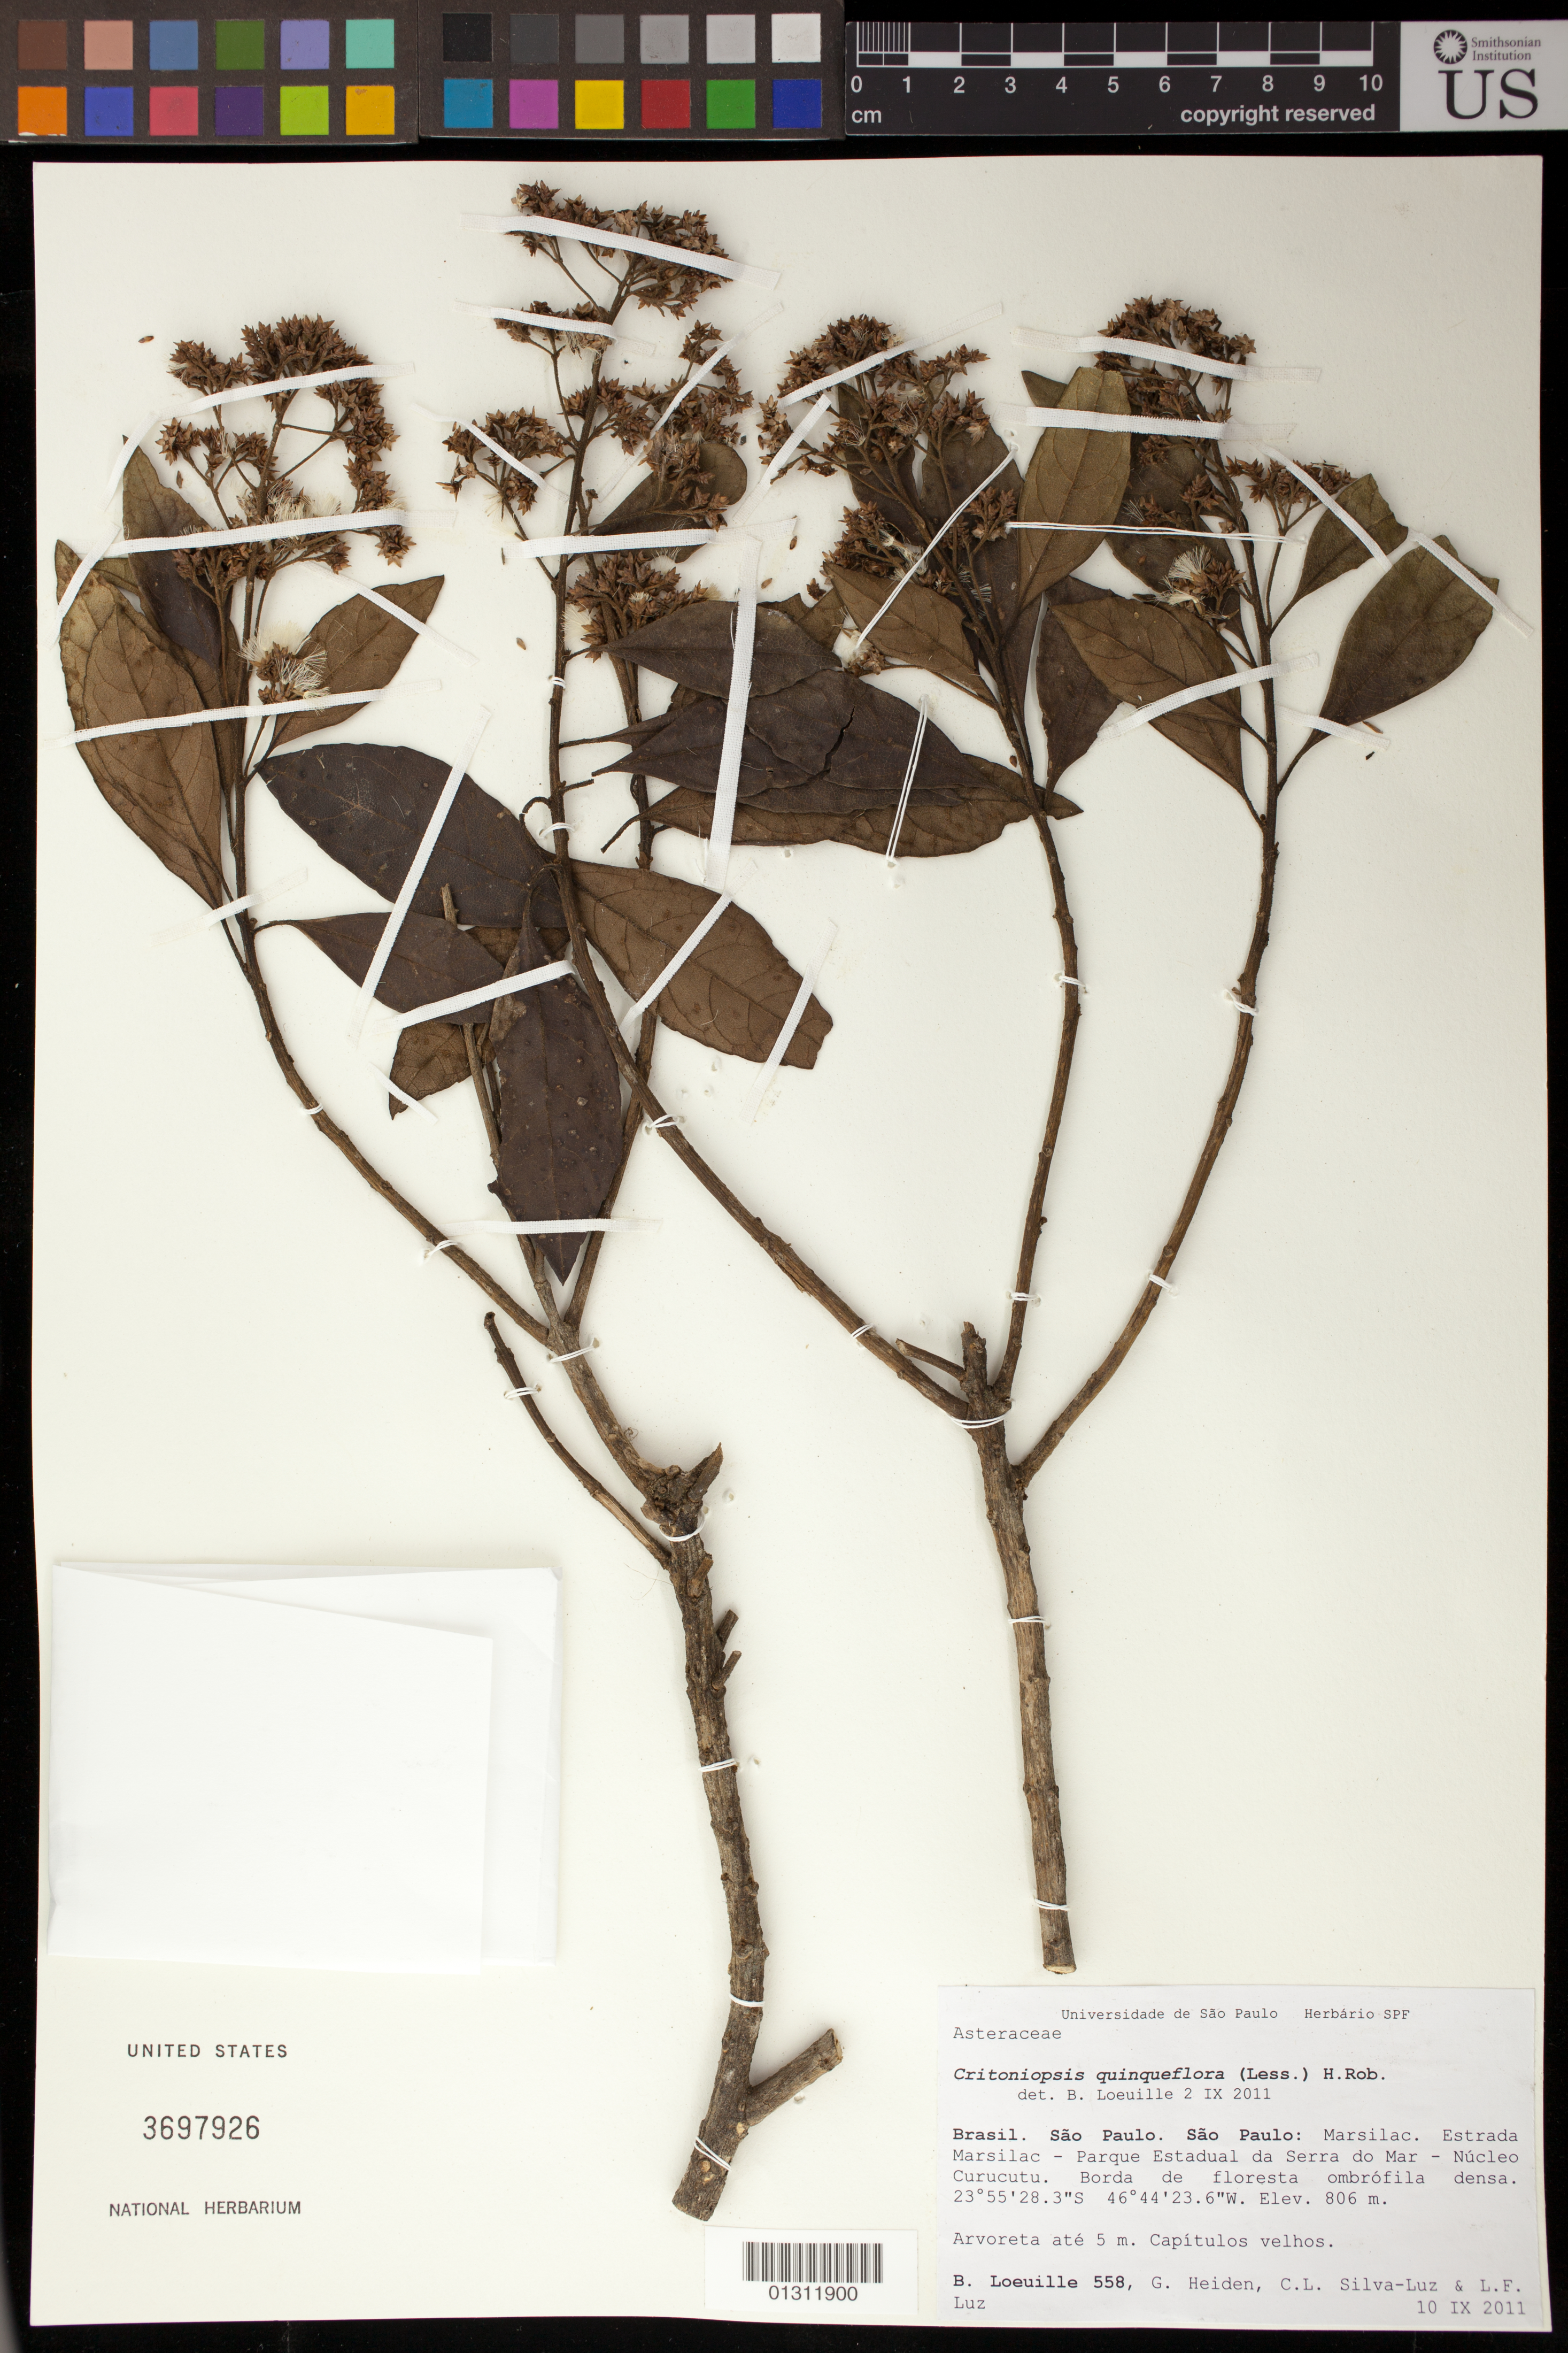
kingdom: Plantae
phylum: Tracheophyta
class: Magnoliopsida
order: Asterales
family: Asteraceae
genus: Critoniopsis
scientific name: Critoniopsis quinqueflora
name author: (Less.) H. Rob.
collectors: B. Loeuille, G. Heiden, C. Silva-Luz & L. Silva-Luz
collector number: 558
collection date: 2011-09-10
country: Brazil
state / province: São Paulo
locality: São Paulo: Marsilac. Estrada Marsilac - Parque Estadual da Serra do Mar Nucleo Curucutu,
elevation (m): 806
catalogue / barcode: US 3697926